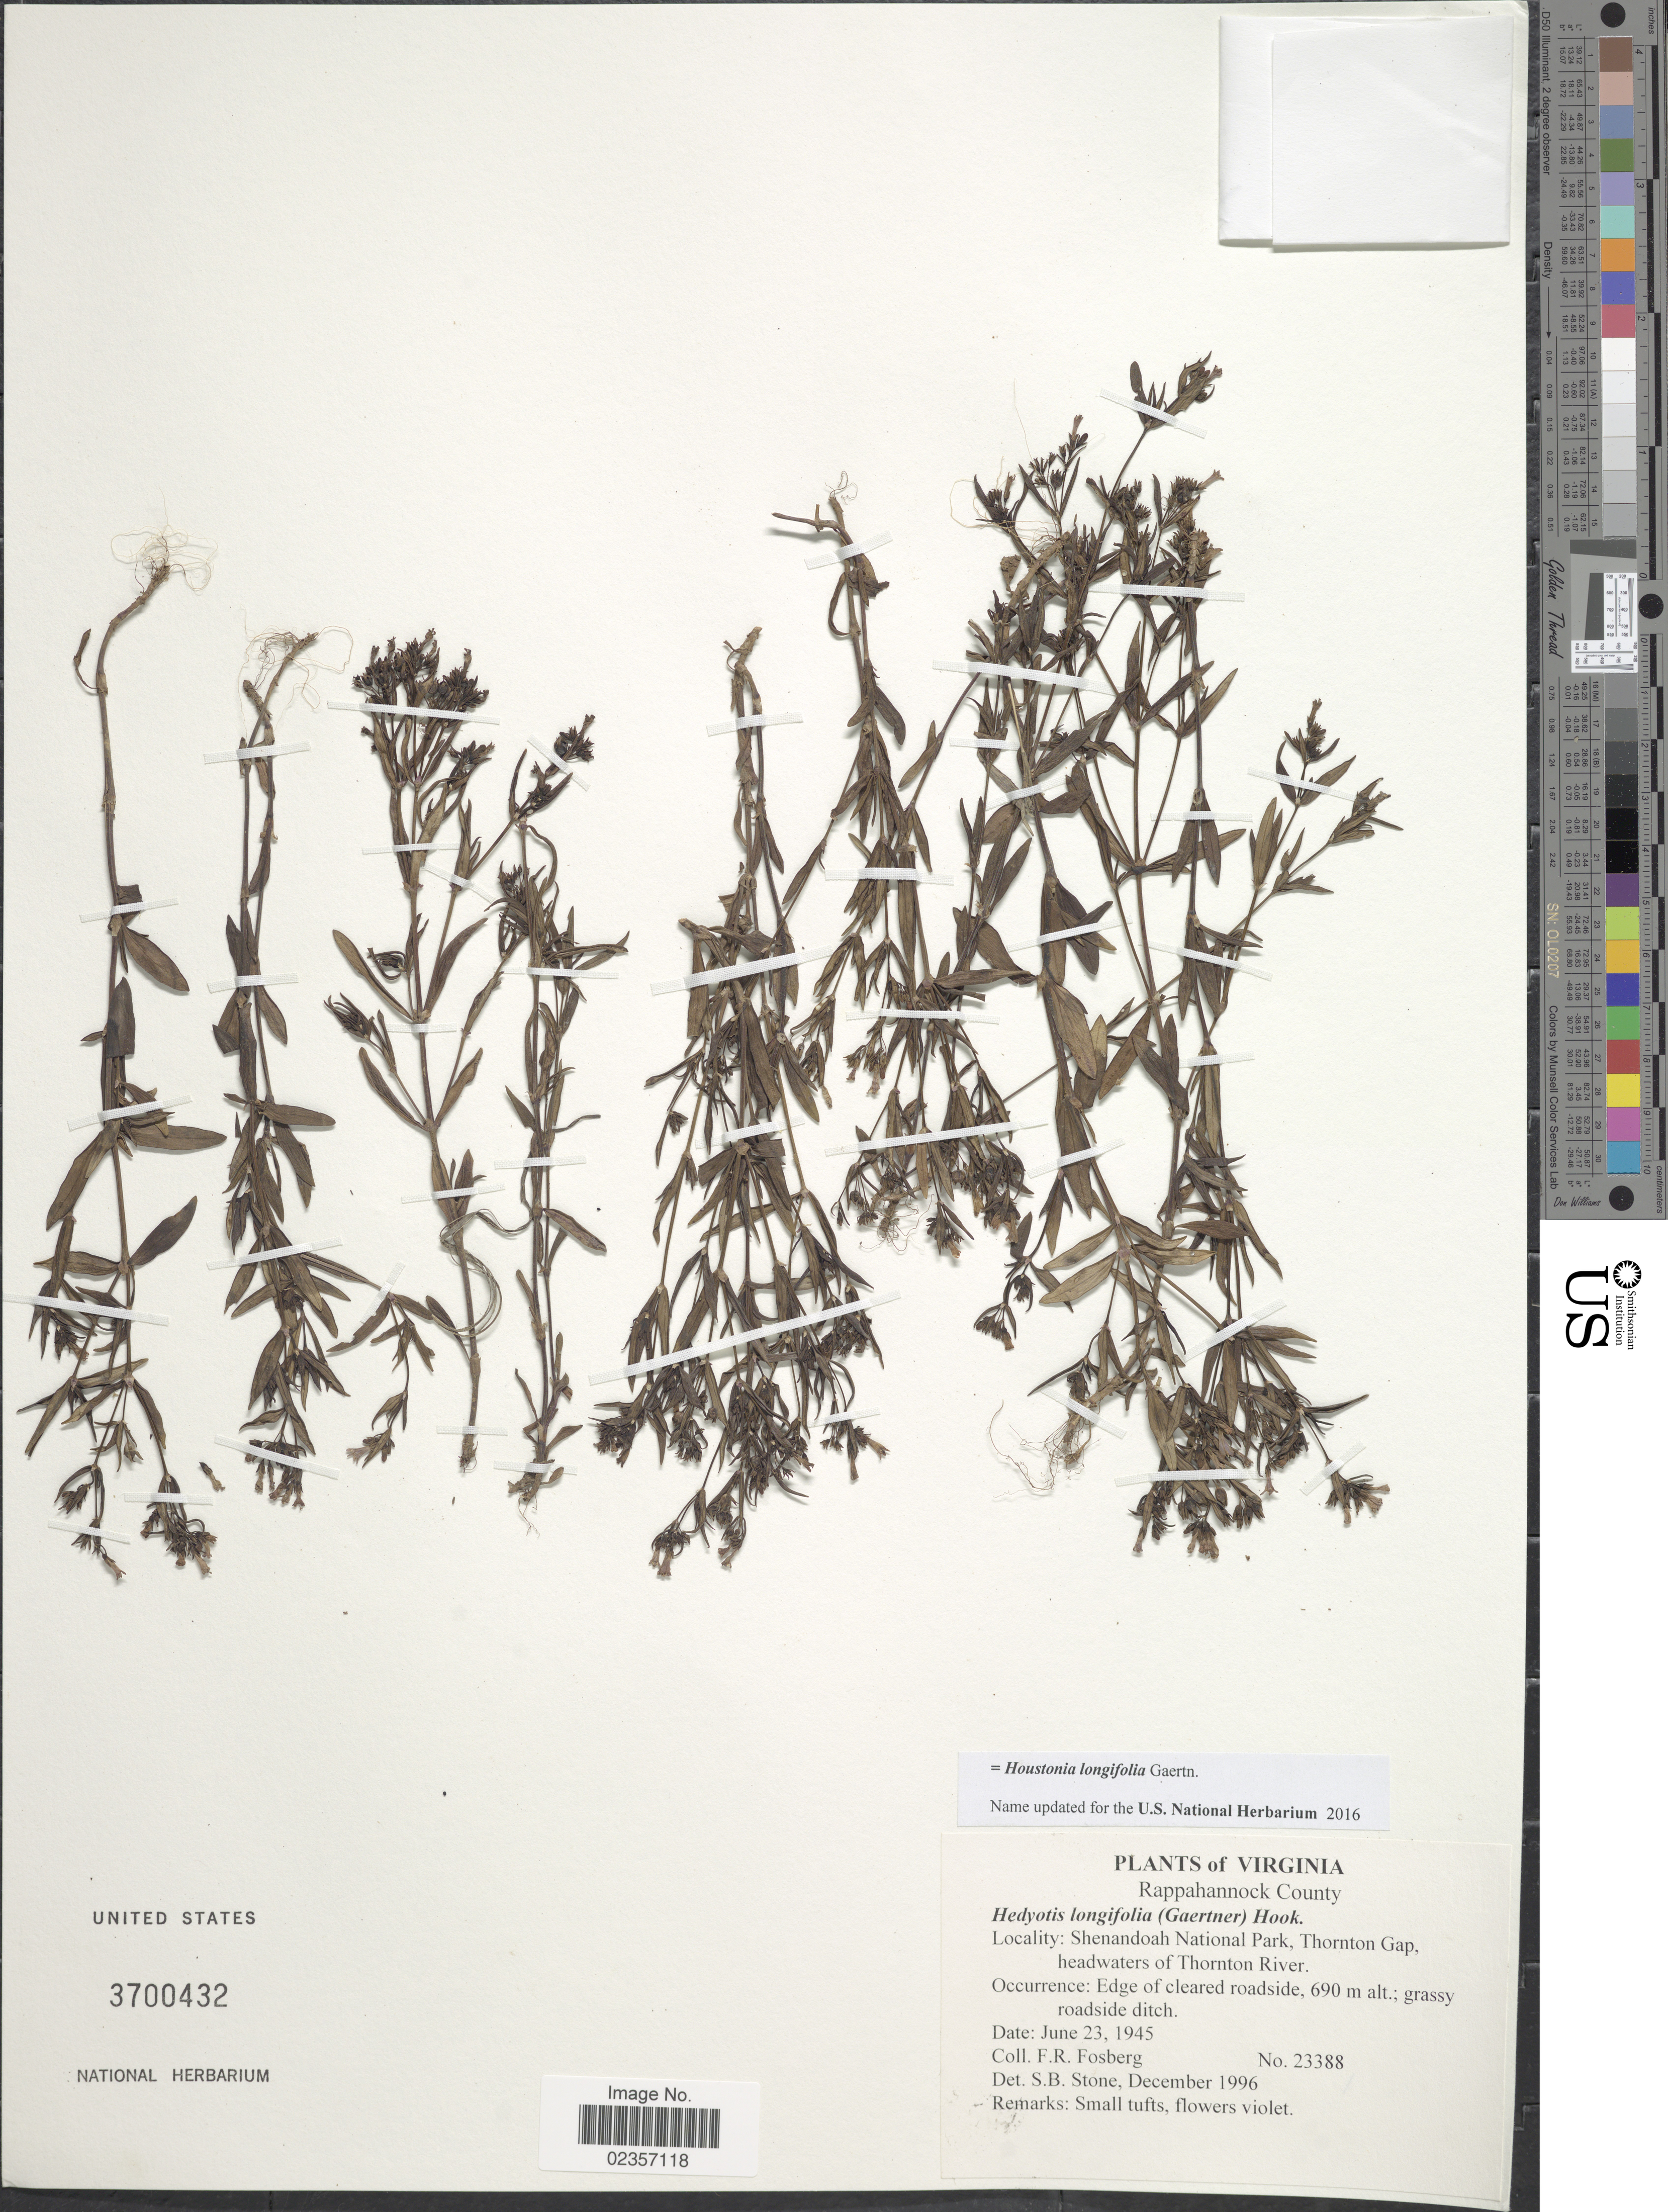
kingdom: Plantae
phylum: Tracheophyta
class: Magnoliopsida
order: Gentianales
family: Rubiaceae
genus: Houstonia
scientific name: Houstonia longifolia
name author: Gaertn.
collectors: F. R. Fosberg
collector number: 23388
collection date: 1945-06-23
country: United States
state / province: Virginia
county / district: Rappahannock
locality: Rappahannock County, Shenandoah National Park, Thornton Gap, headwaters of Thornton River, Edge of cleared roadside; grassy roadside ditch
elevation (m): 690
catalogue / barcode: US 3700432